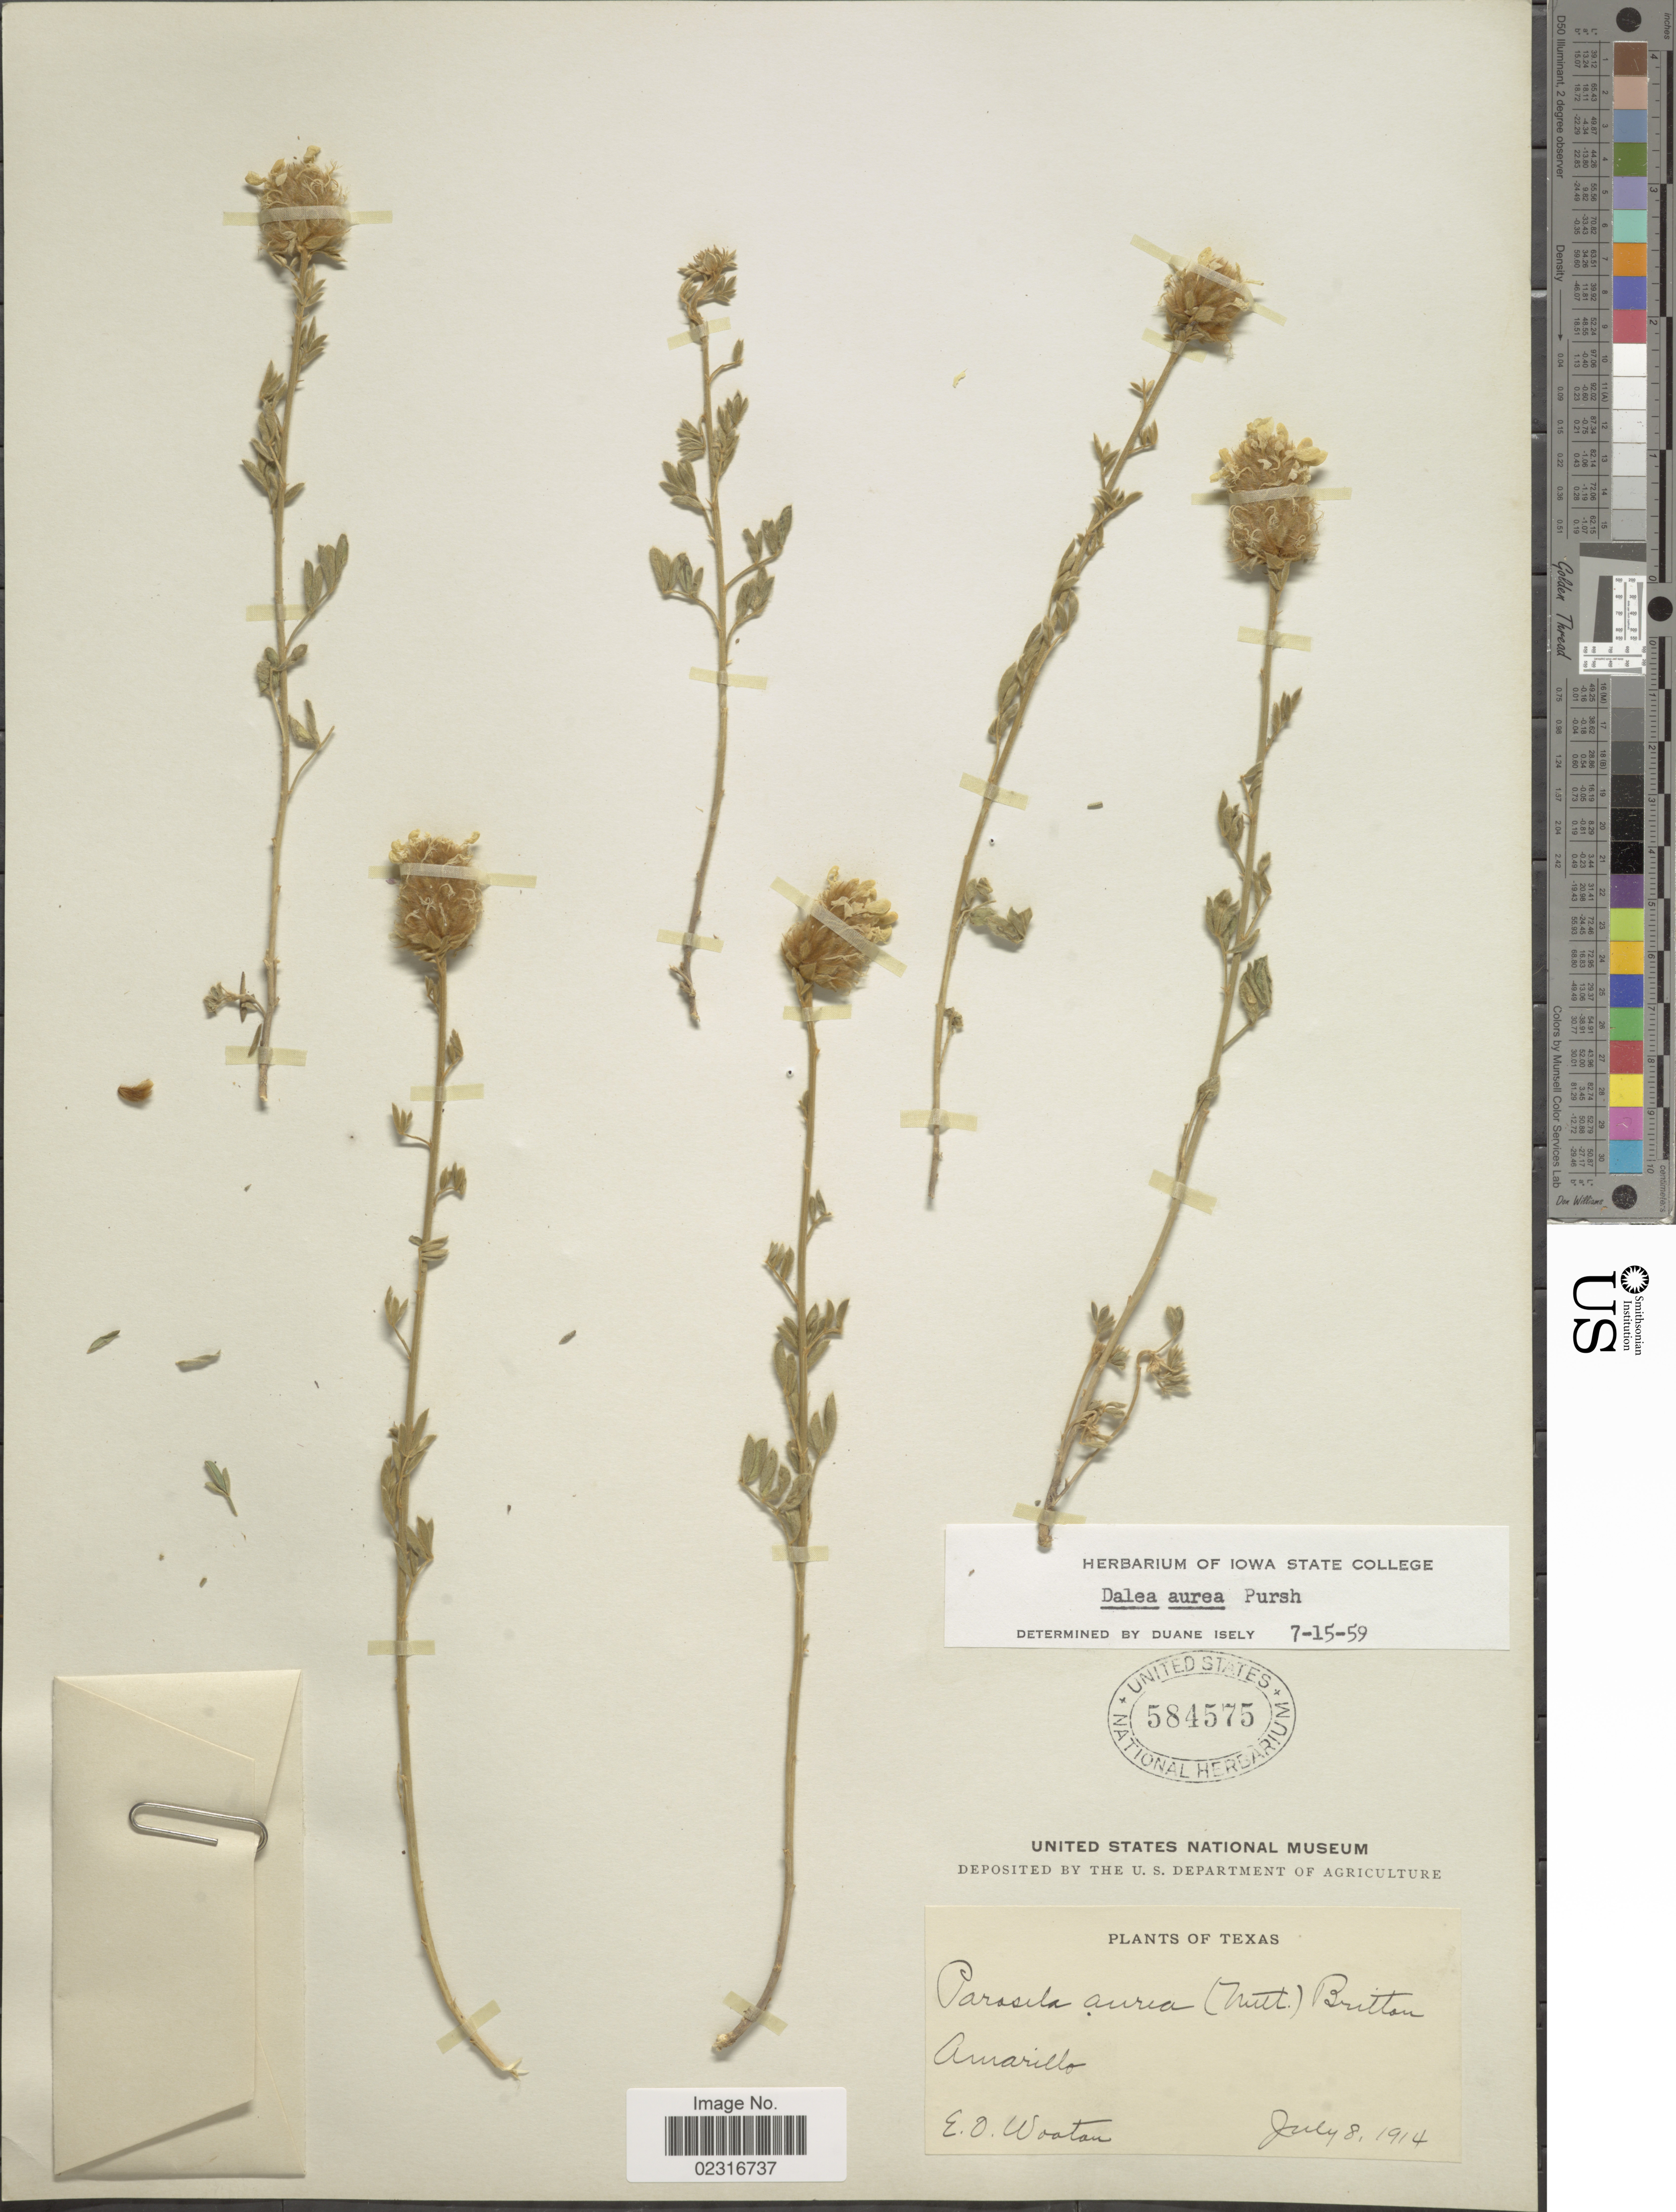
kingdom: Plantae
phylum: Tracheophyta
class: Magnoliopsida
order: Fabales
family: Fabaceae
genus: Dalea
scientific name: Dalea aurea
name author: Nutt. ex Pursh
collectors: E. O. Wooton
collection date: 1914-07-08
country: United States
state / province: Texas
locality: Amarillo.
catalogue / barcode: US 584575